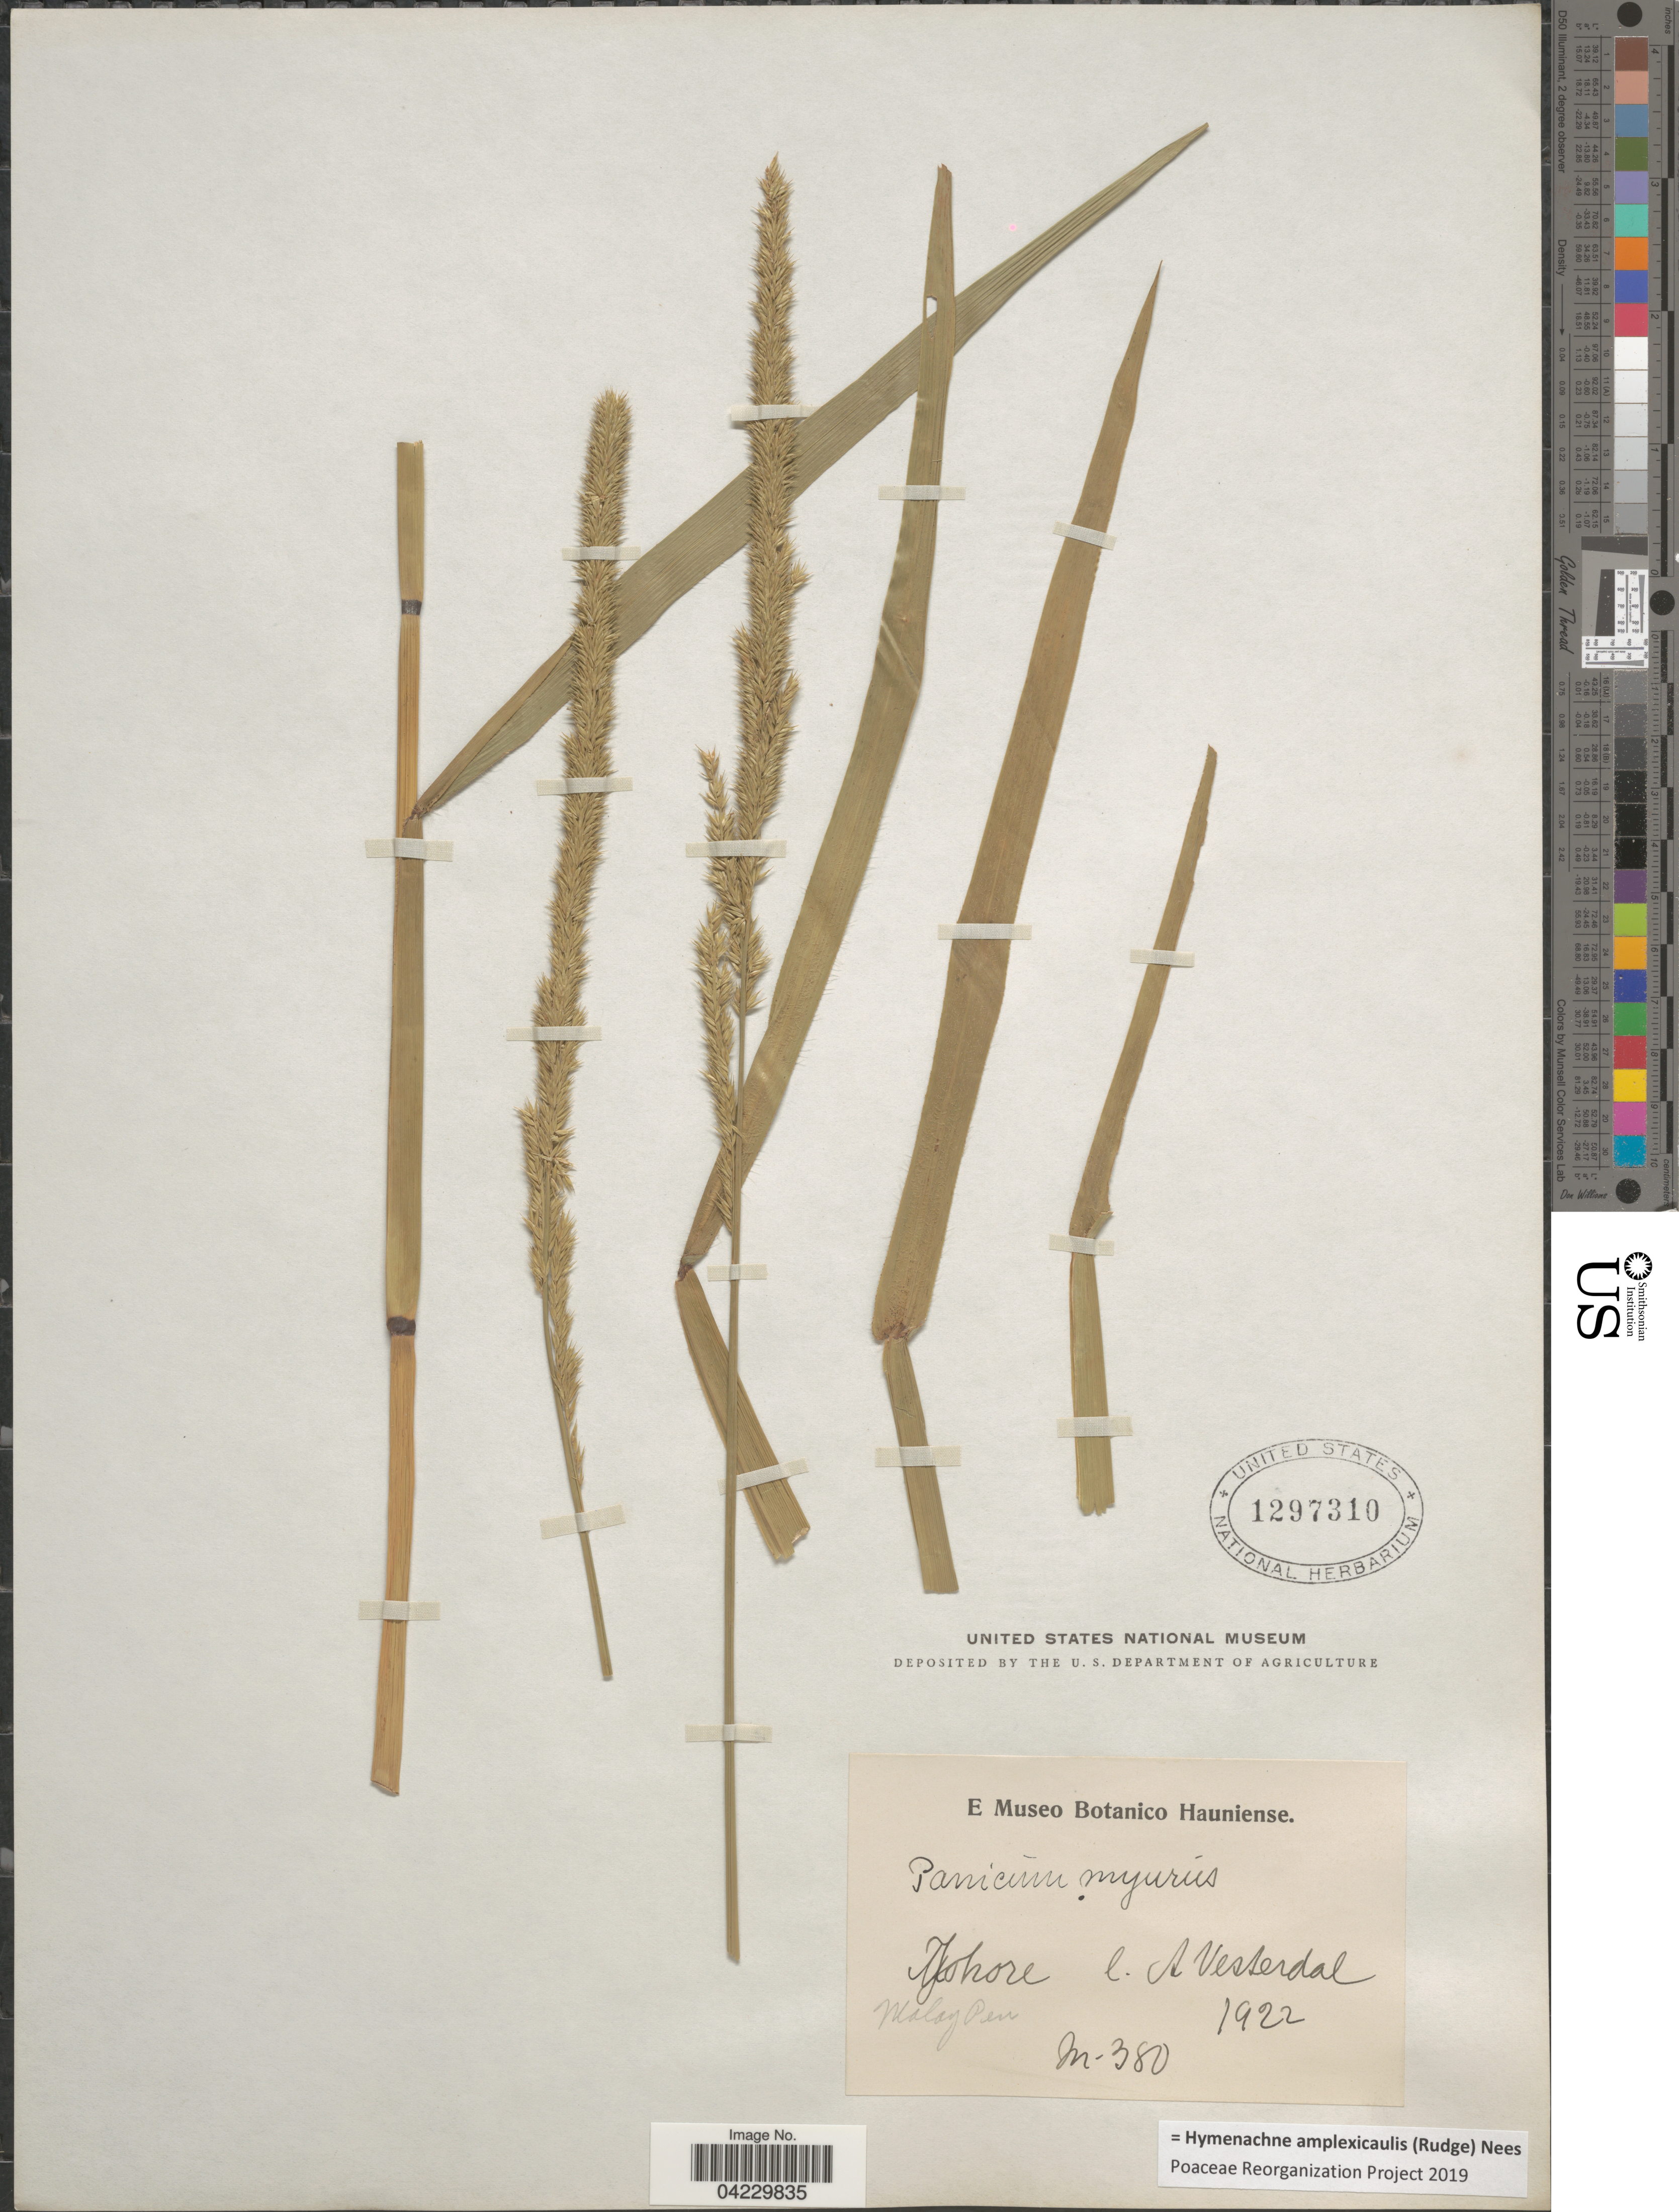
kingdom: Plantae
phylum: Tracheophyta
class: Liliopsida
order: Poales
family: Poaceae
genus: Hymenachne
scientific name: Hymenachne amplexicaulis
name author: (Rudge) Nees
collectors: A. Vesterdal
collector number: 380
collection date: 1922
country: Malaysia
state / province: Johor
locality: Johore. Malay Pen.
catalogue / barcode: US 1297310